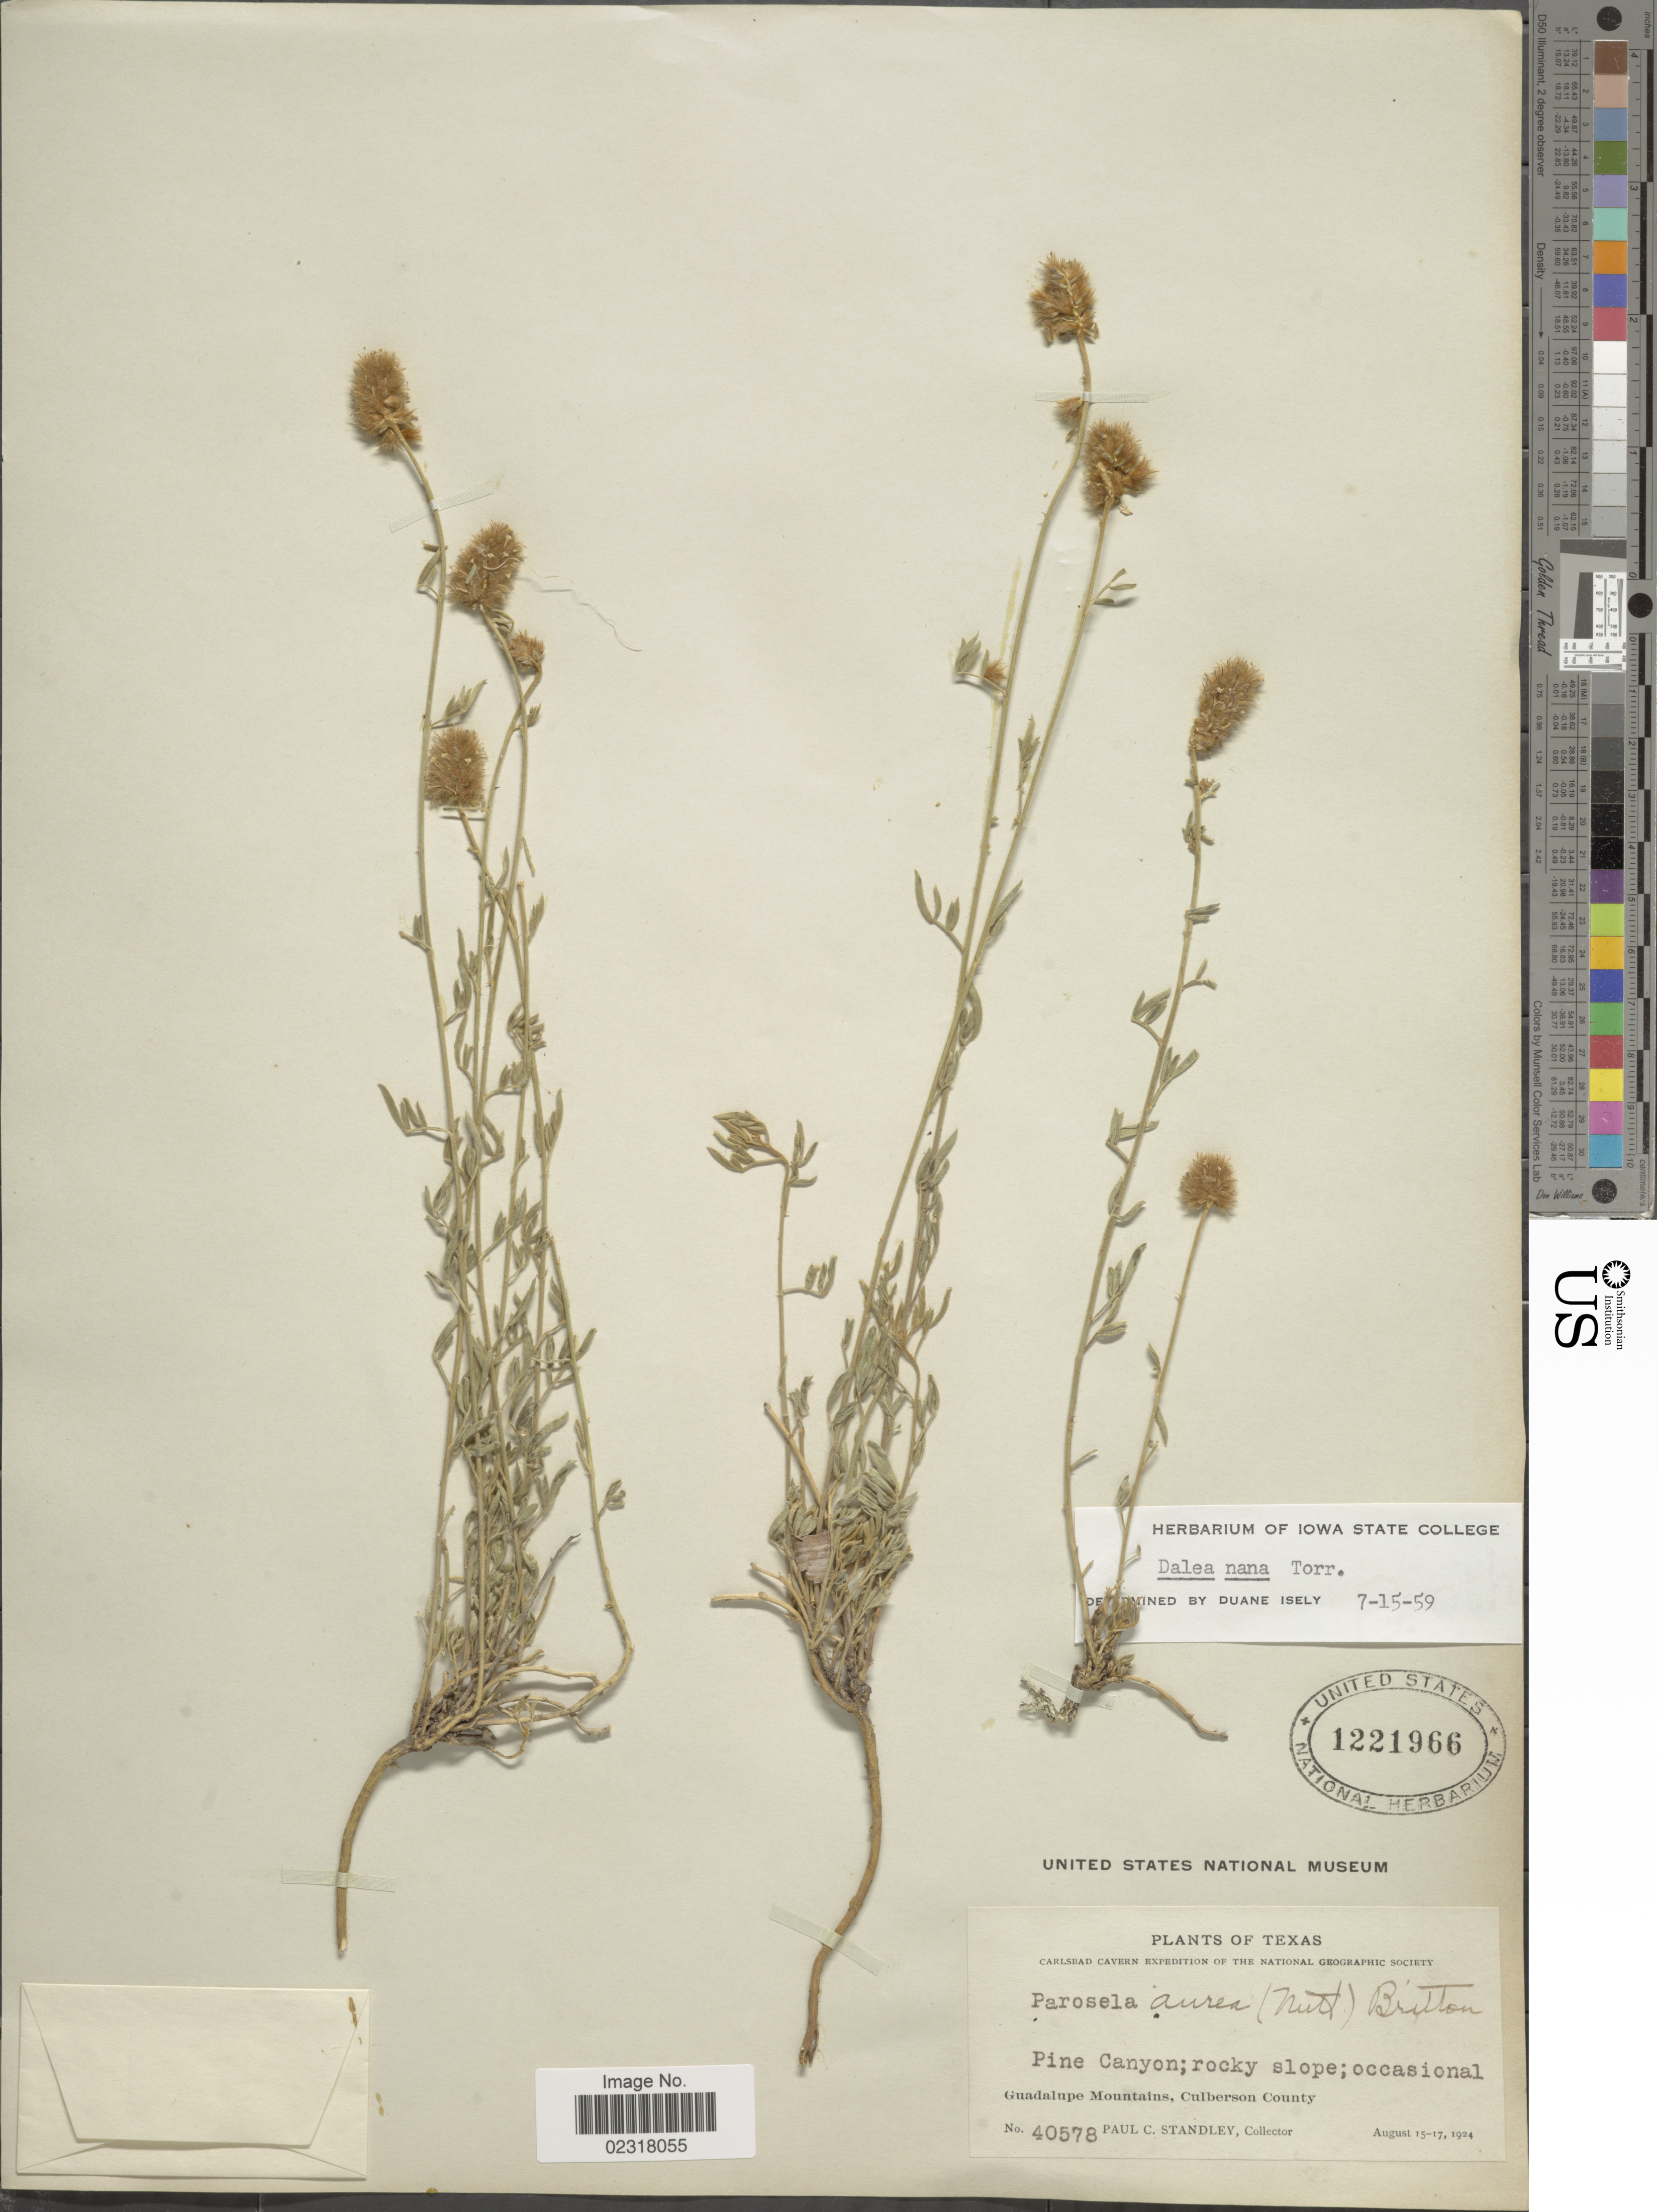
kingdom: Plantae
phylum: Tracheophyta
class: Magnoliopsida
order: Fabales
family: Fabaceae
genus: Dalea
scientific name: Dalea nana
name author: Torr. & A. Gray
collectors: P. C. Standley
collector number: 40578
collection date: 1924-08-15/1924-08-17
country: United States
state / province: Texas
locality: Pine canyon; rocky slope; occasional, Guadalupe Mountains,Culberson County.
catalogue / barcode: US 1221966